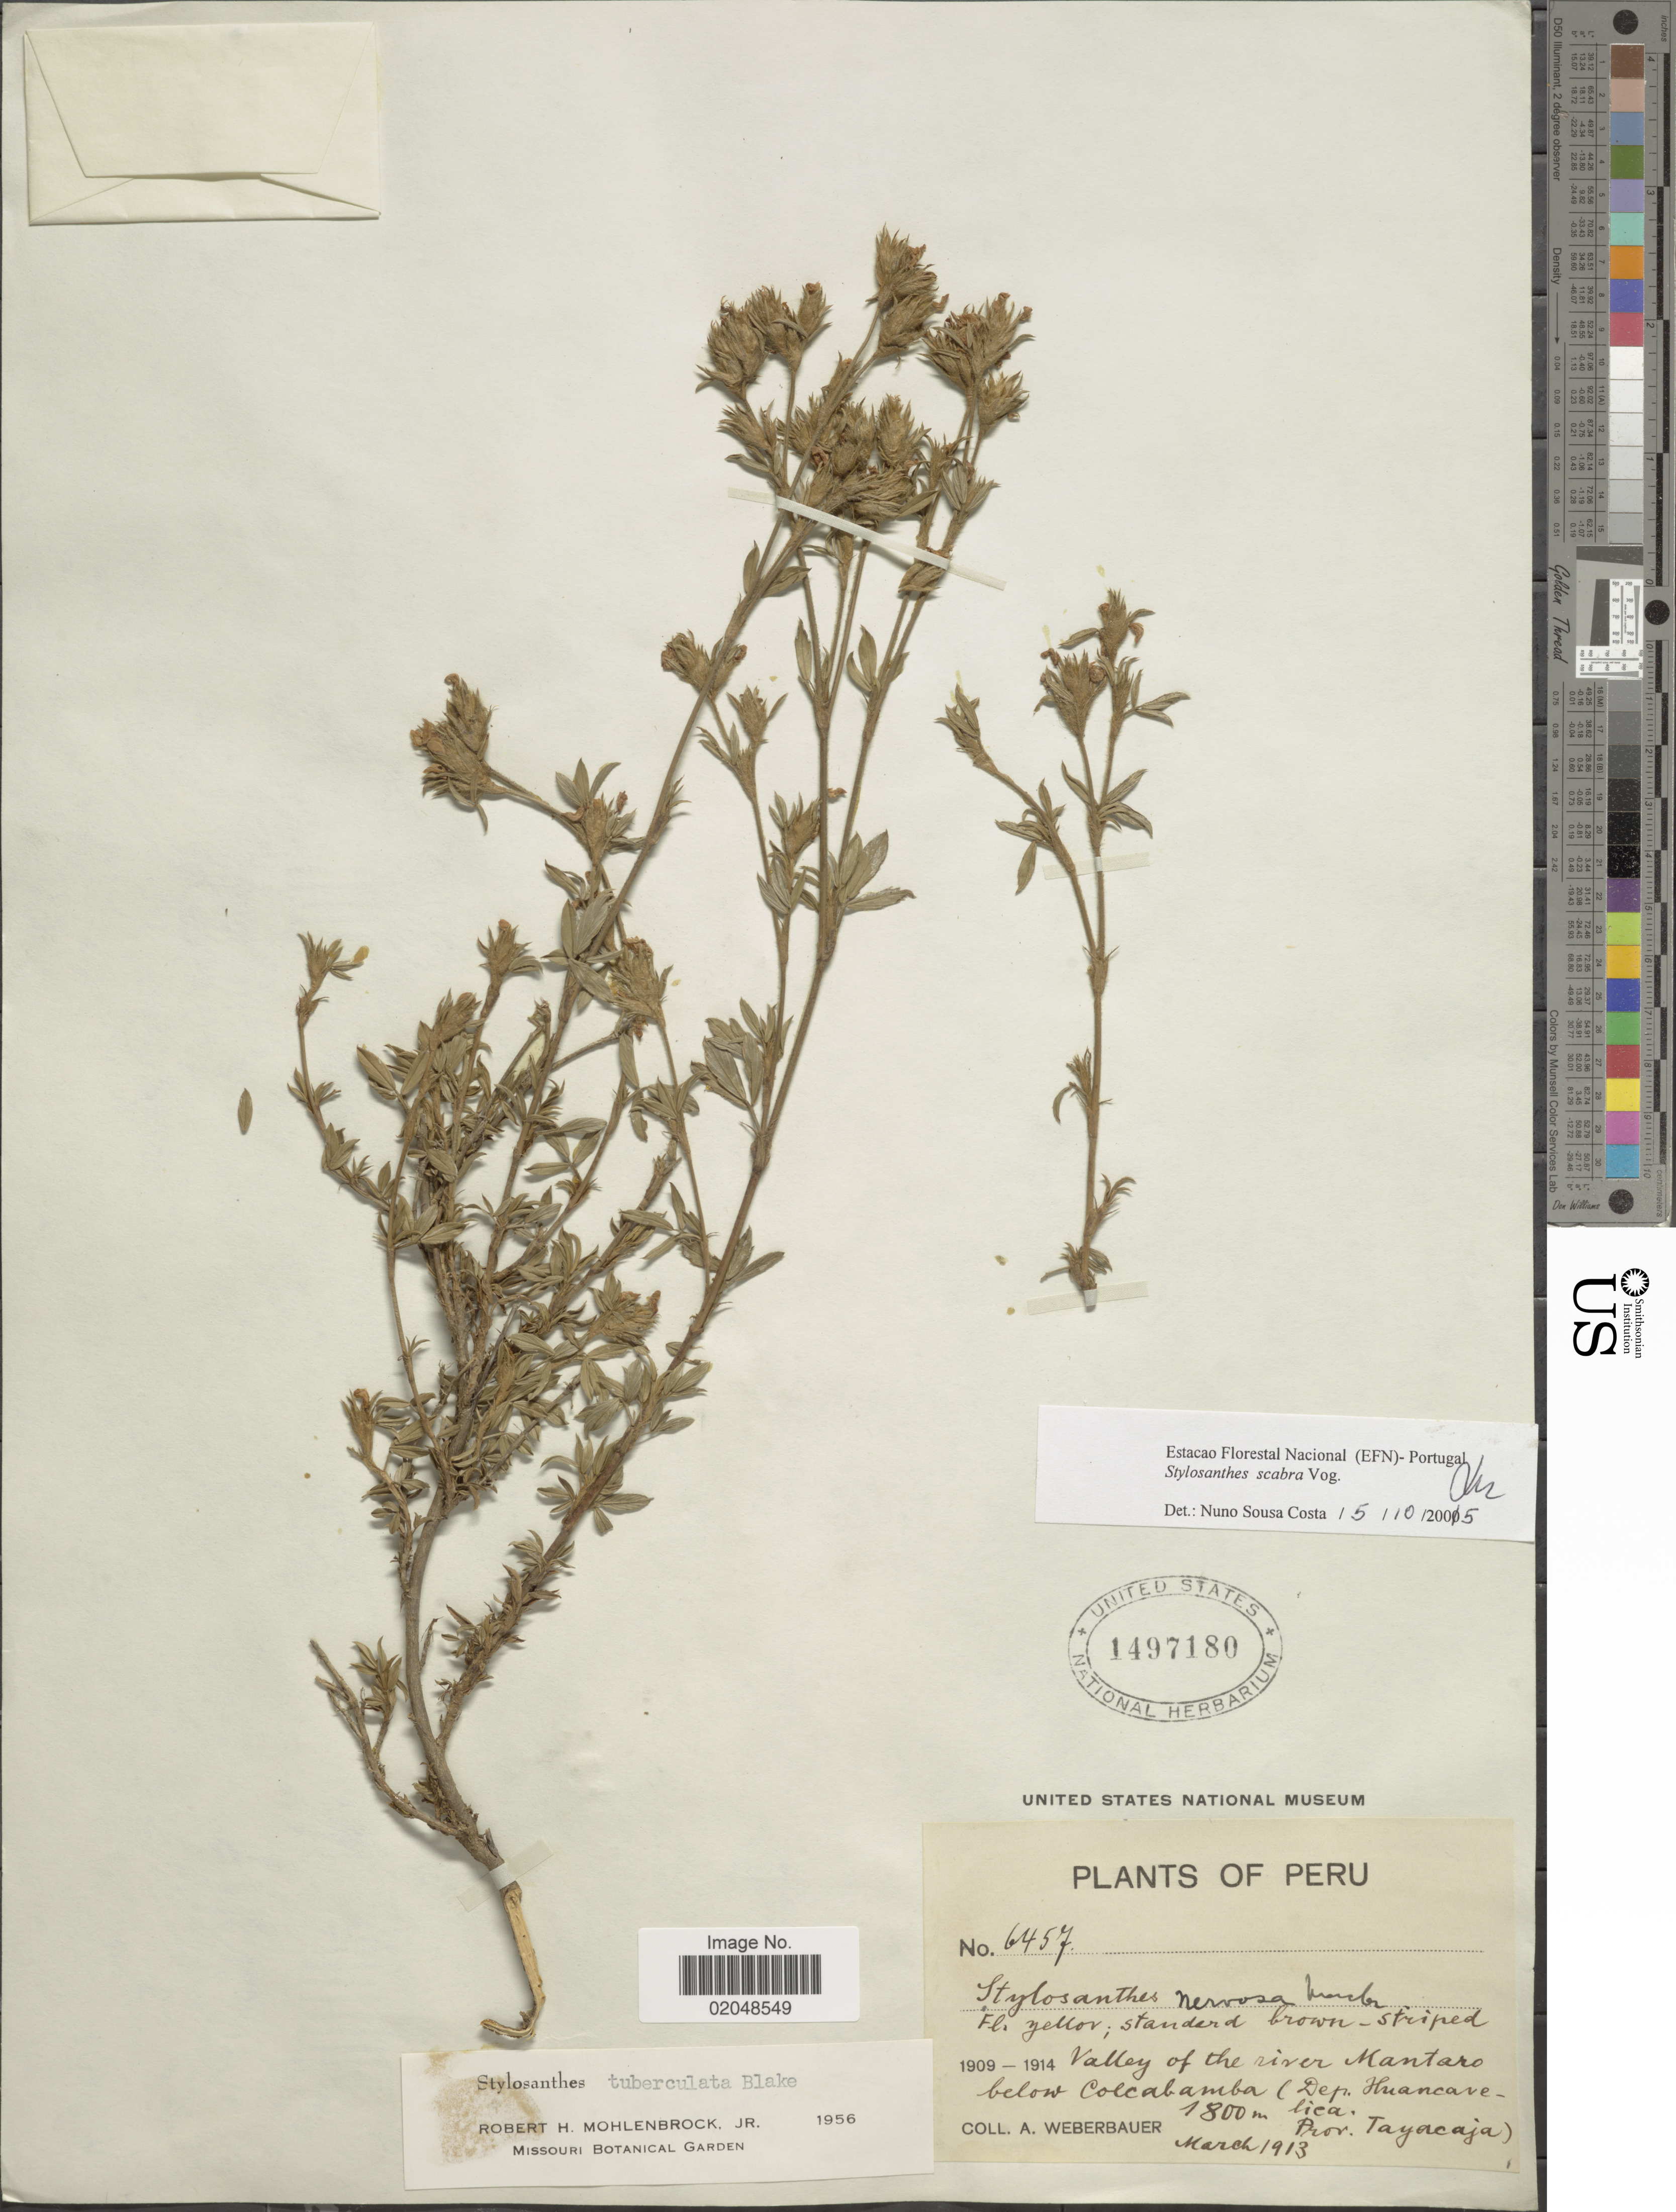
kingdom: Plantae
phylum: Tracheophyta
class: Magnoliopsida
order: Fabales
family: Fabaceae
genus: Stylosanthes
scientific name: Stylosanthes scabra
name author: Vogel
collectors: A. Weberbauer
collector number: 6457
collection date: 1913-03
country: Peru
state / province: Huancavelica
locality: Valley of the river Mantaro below Colcabamba (Prov. Tayacaja)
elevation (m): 1800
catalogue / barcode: US 1497180